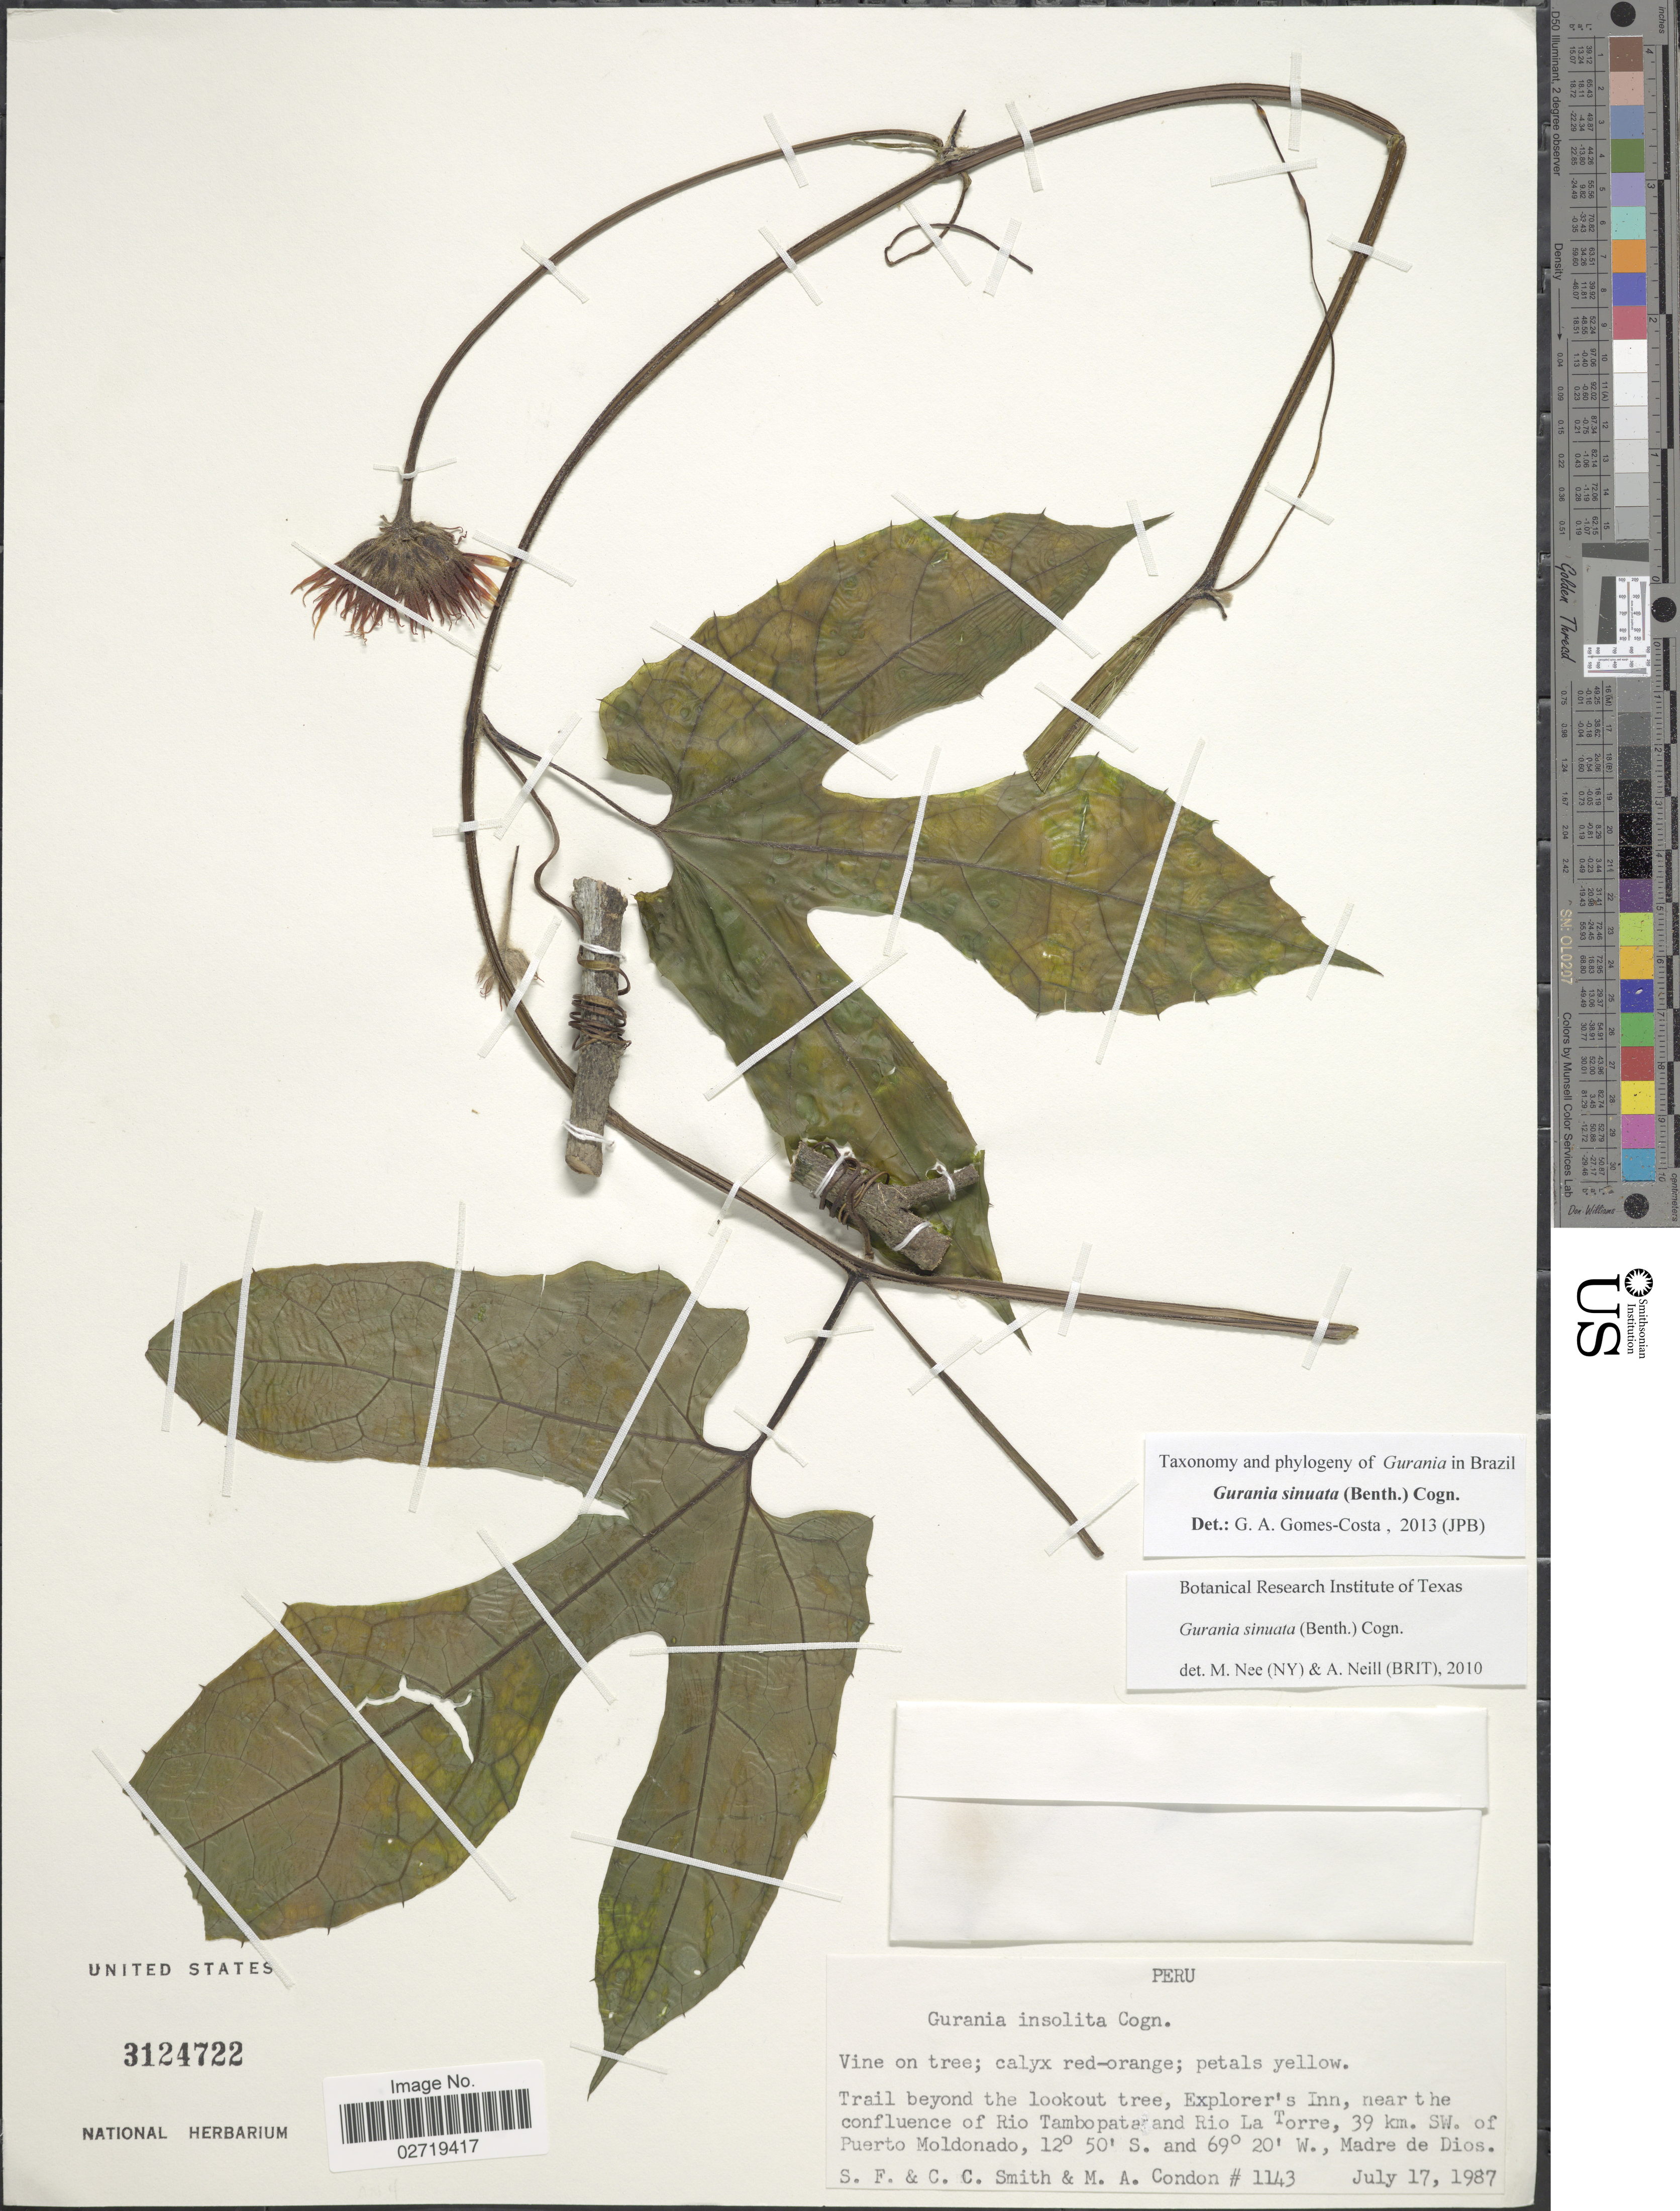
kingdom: Plantae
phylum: Tracheophyta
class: Magnoliopsida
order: Cucurbitales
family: Cucurbitaceae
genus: Gurania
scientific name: Gurania sinuata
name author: (Benth.) Cogn.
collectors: S.F. Smith, C. C. Smith & M. A. Condon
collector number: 1143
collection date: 1987-07-17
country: Peru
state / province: Madre de Dios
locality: Trail beyond the lookout tree, Explorer's Inn, near the confluence of Rio Tambopata and Rio La Torre, 39 km. SW of Puerto Moldonado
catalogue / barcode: US 3124722